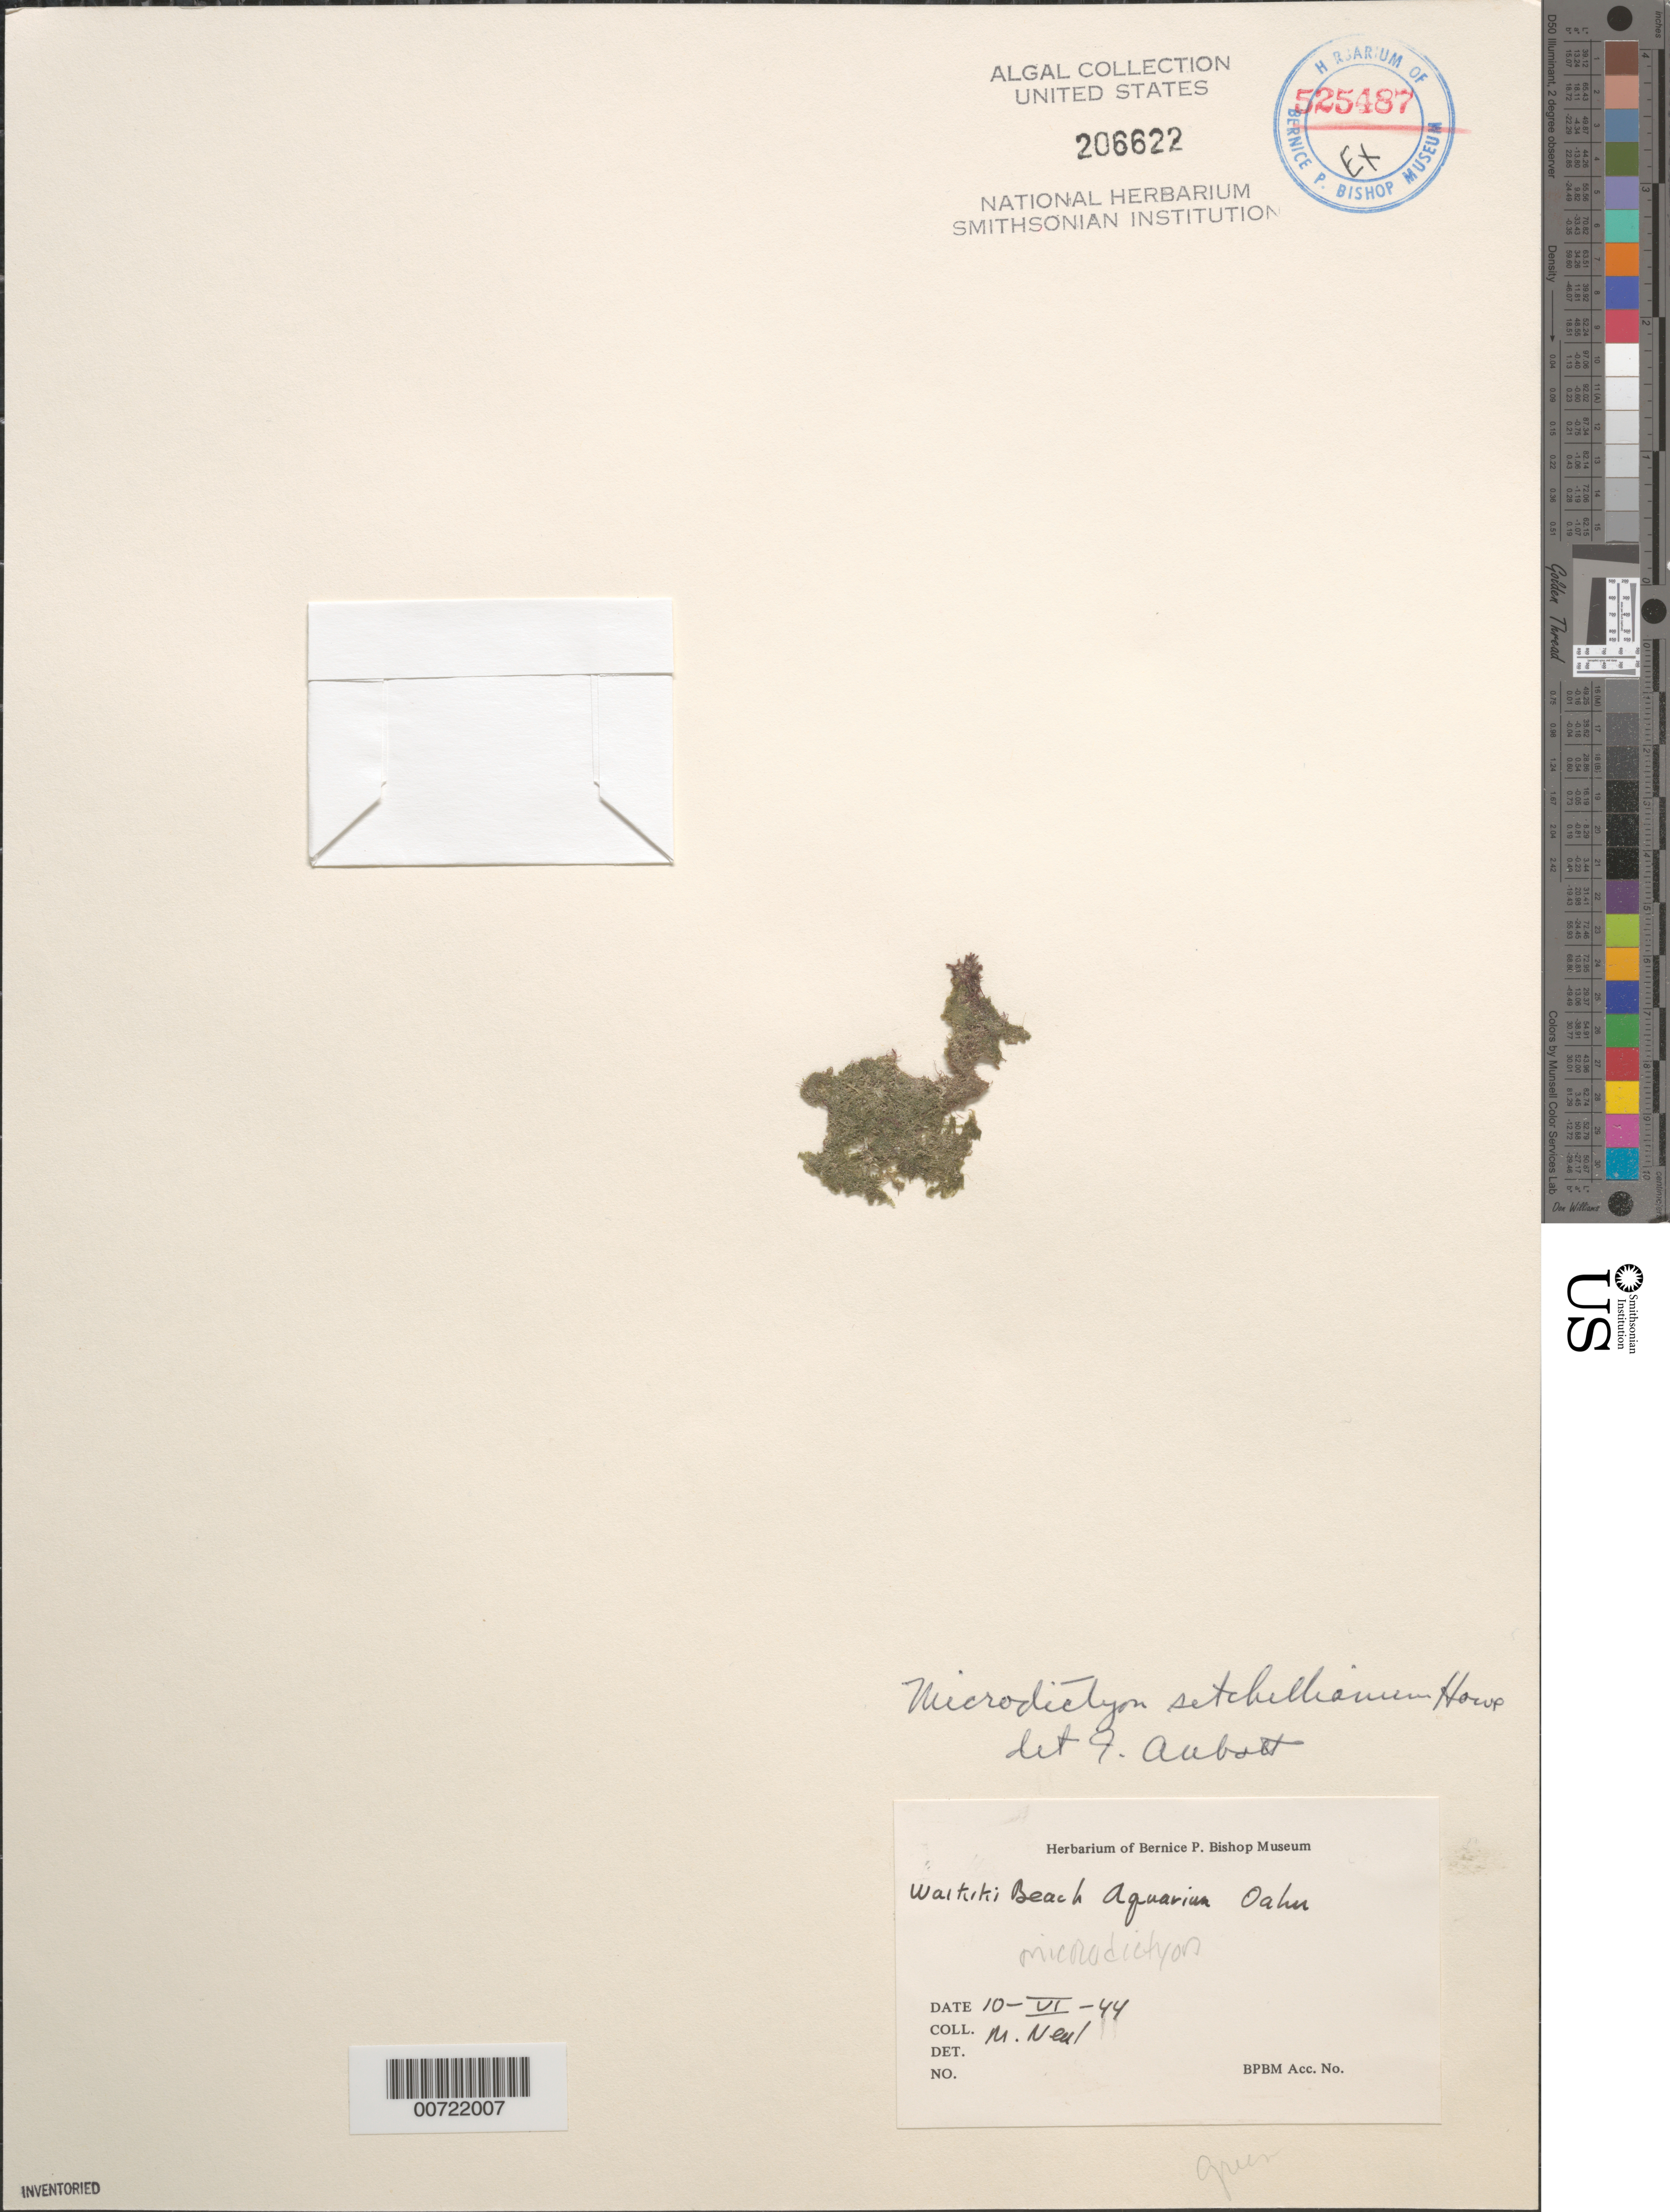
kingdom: Plantae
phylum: Chlorophyta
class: Ulvophyceae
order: Cladophorales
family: Anadyomenaceae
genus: Microdictyon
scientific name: Microdictyon setchellianum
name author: M. Howe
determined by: Abbott, Isabella A.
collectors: M. Neal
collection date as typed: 10 Jun 1944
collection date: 1944-06-10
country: United States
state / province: Hawaii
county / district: Honolulu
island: Oahu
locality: Waikiki Beach Aquarium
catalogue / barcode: US 206622